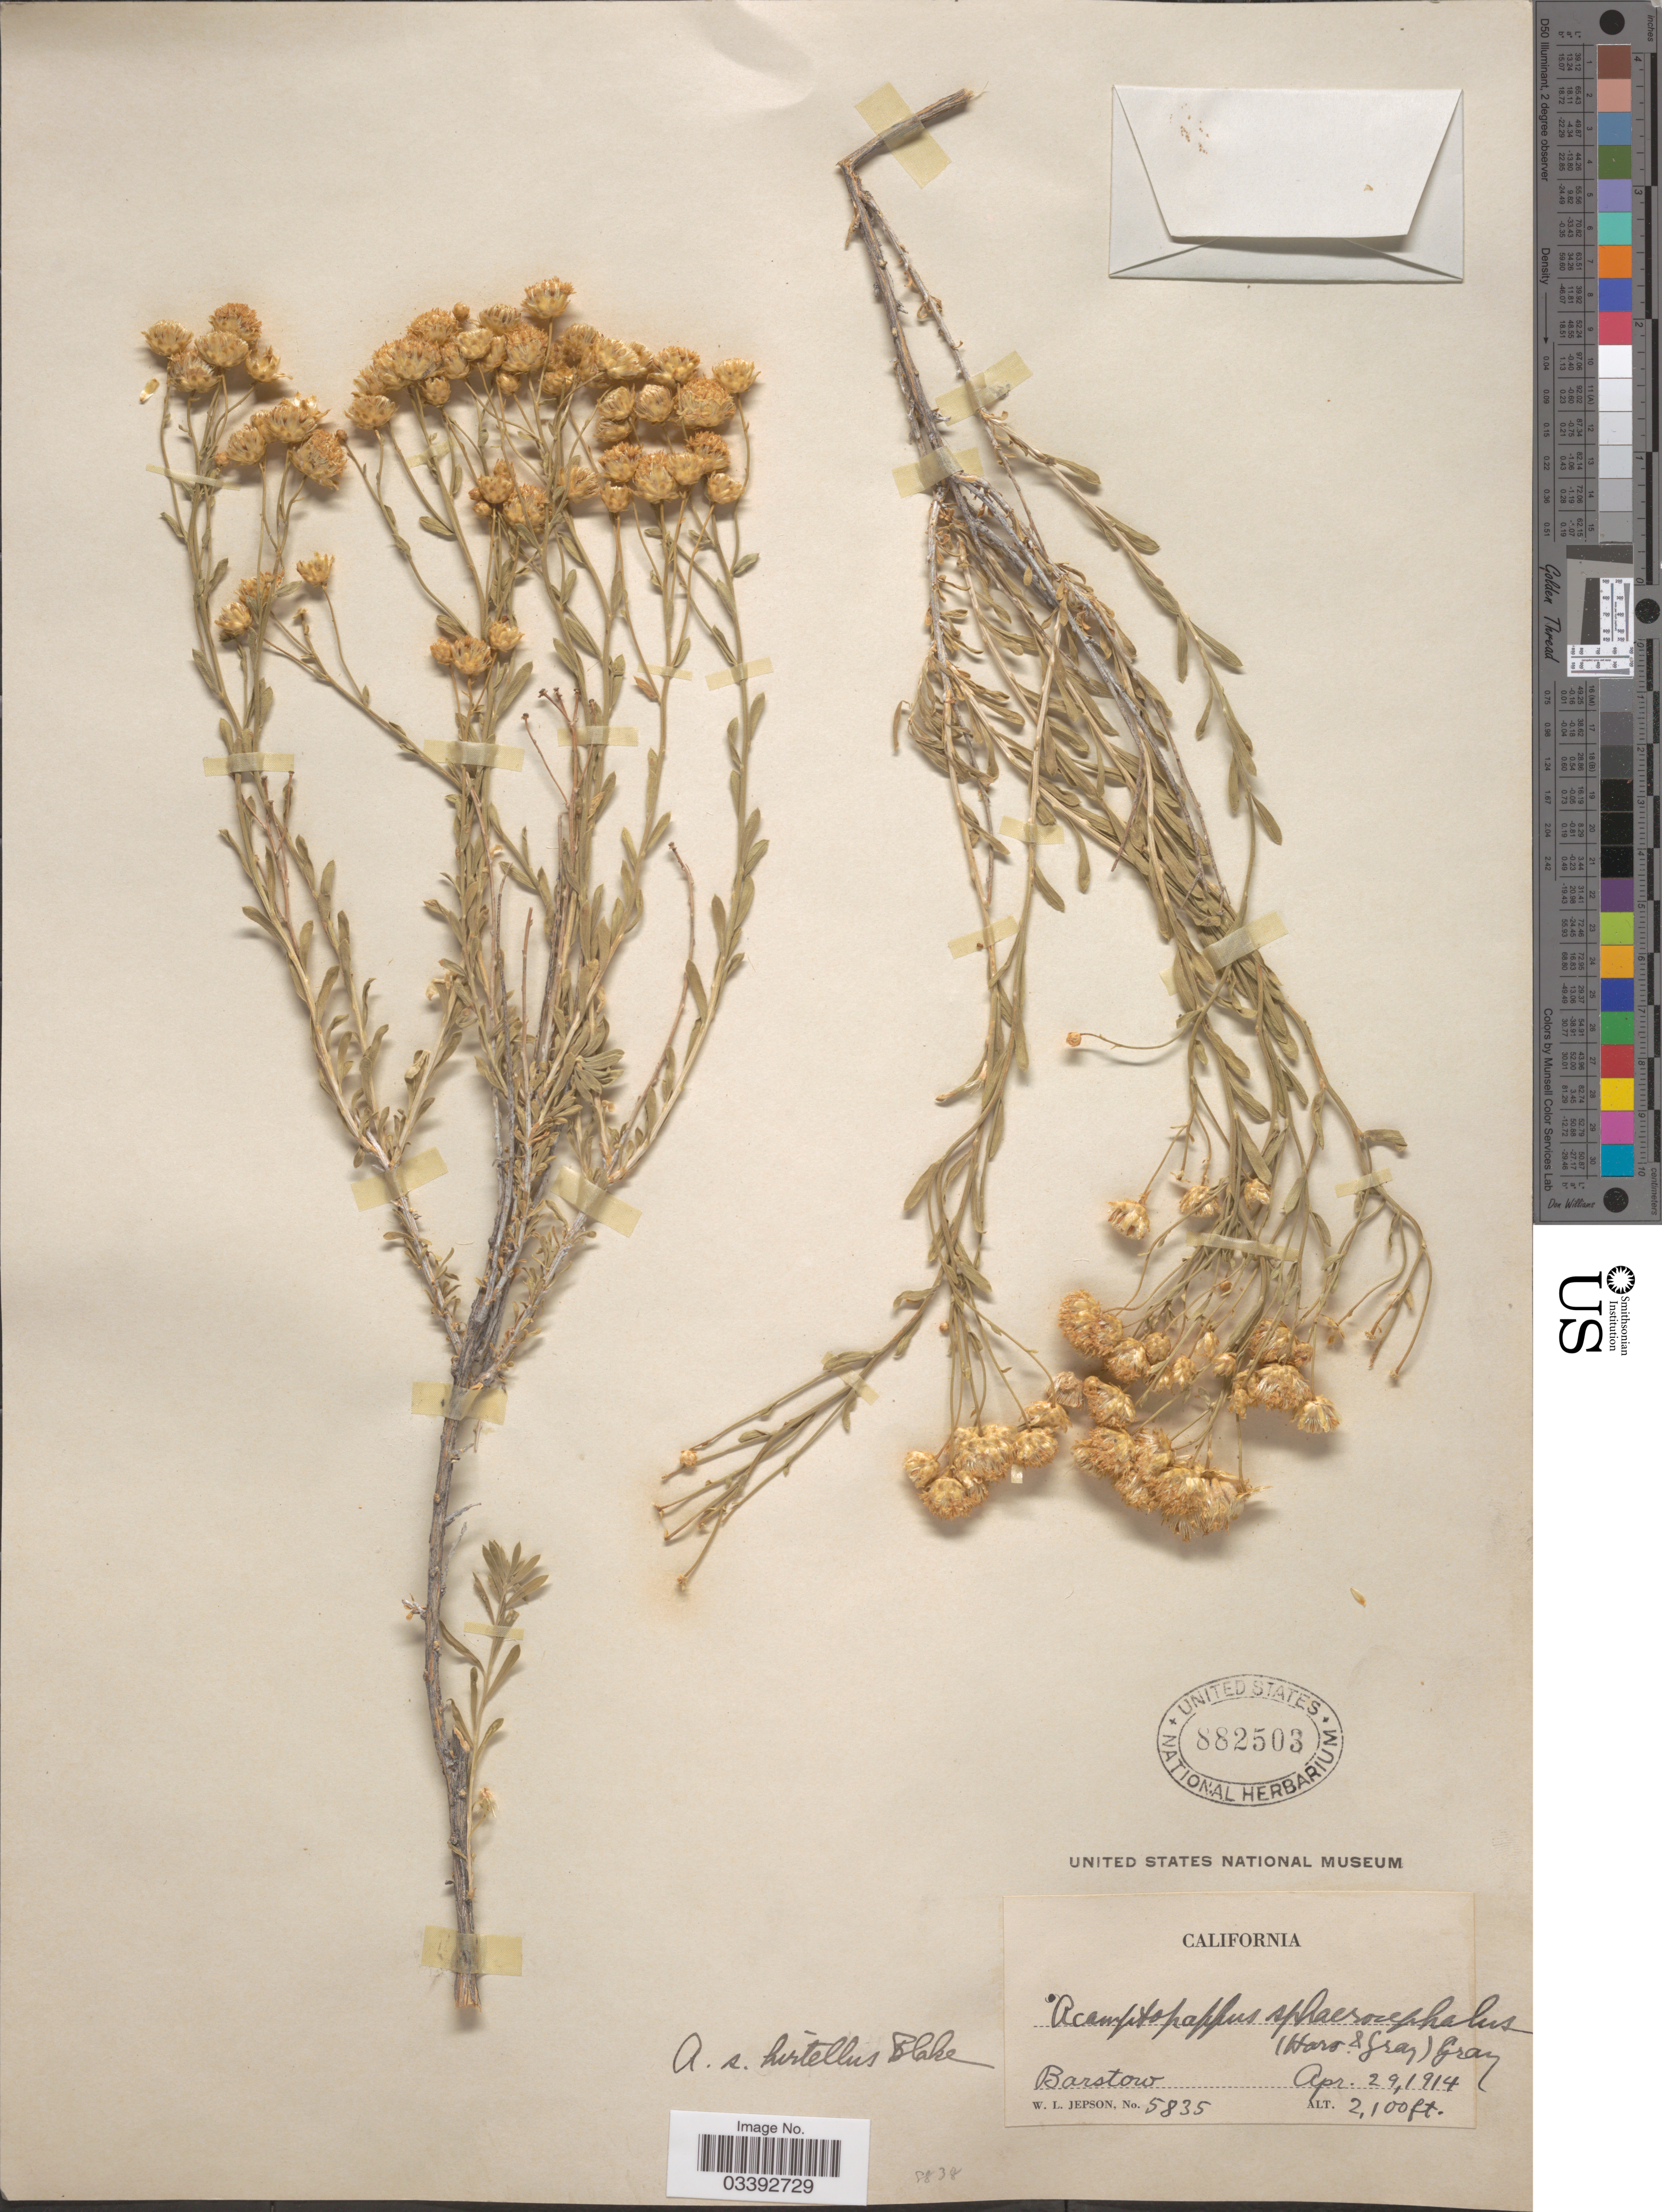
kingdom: Plantae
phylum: Tracheophyta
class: Magnoliopsida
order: Asterales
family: Asteraceae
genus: Acamptopappus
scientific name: Acamptopappus sphaerocephalus var. hirtellus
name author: S.F. Blake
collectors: W. L. Jepson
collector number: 5835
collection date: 1914-04-29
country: United States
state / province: California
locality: Barstow.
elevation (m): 640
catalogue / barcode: US 882503